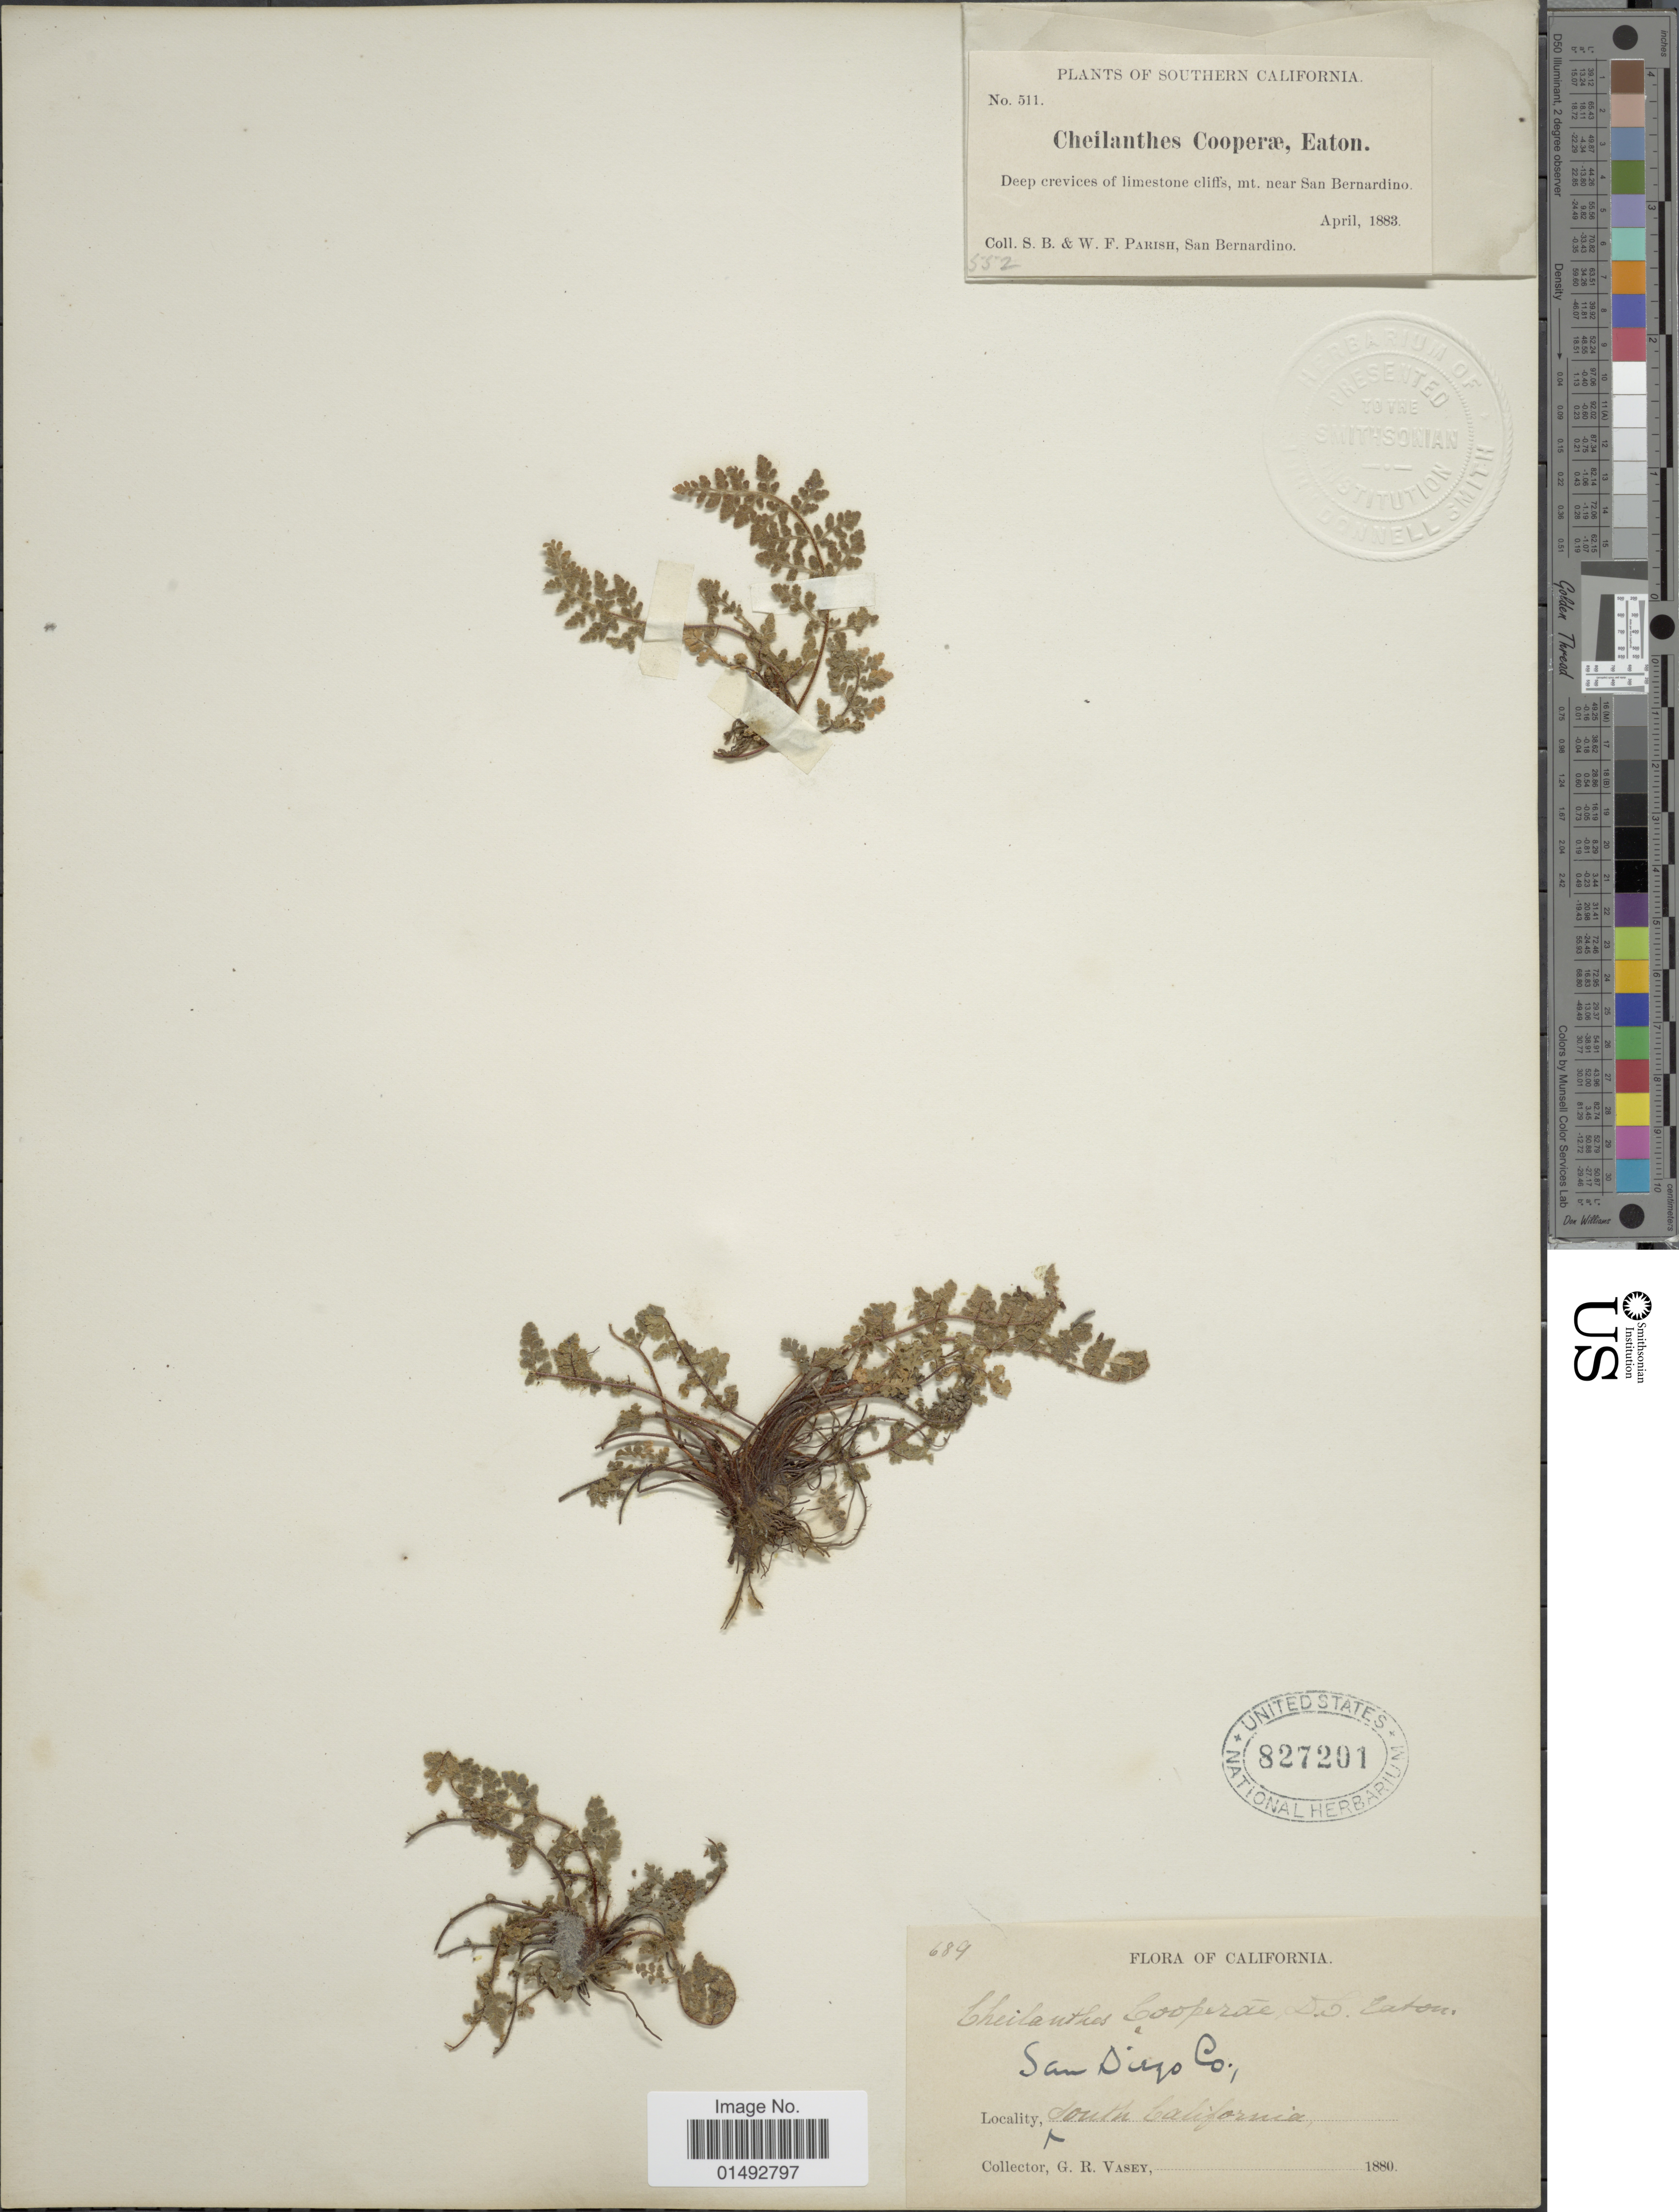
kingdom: Plantae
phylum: Tracheophyta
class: Polypodiopsida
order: Polypodiales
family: Pteridaceae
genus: Myriopteris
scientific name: Myriopteris cooperae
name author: (D.C. Eaton) Grusz & Windham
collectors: G. R. Vasey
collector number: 689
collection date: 1880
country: United States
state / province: California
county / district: San Diego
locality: San Diego Co., South California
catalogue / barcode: US 827201